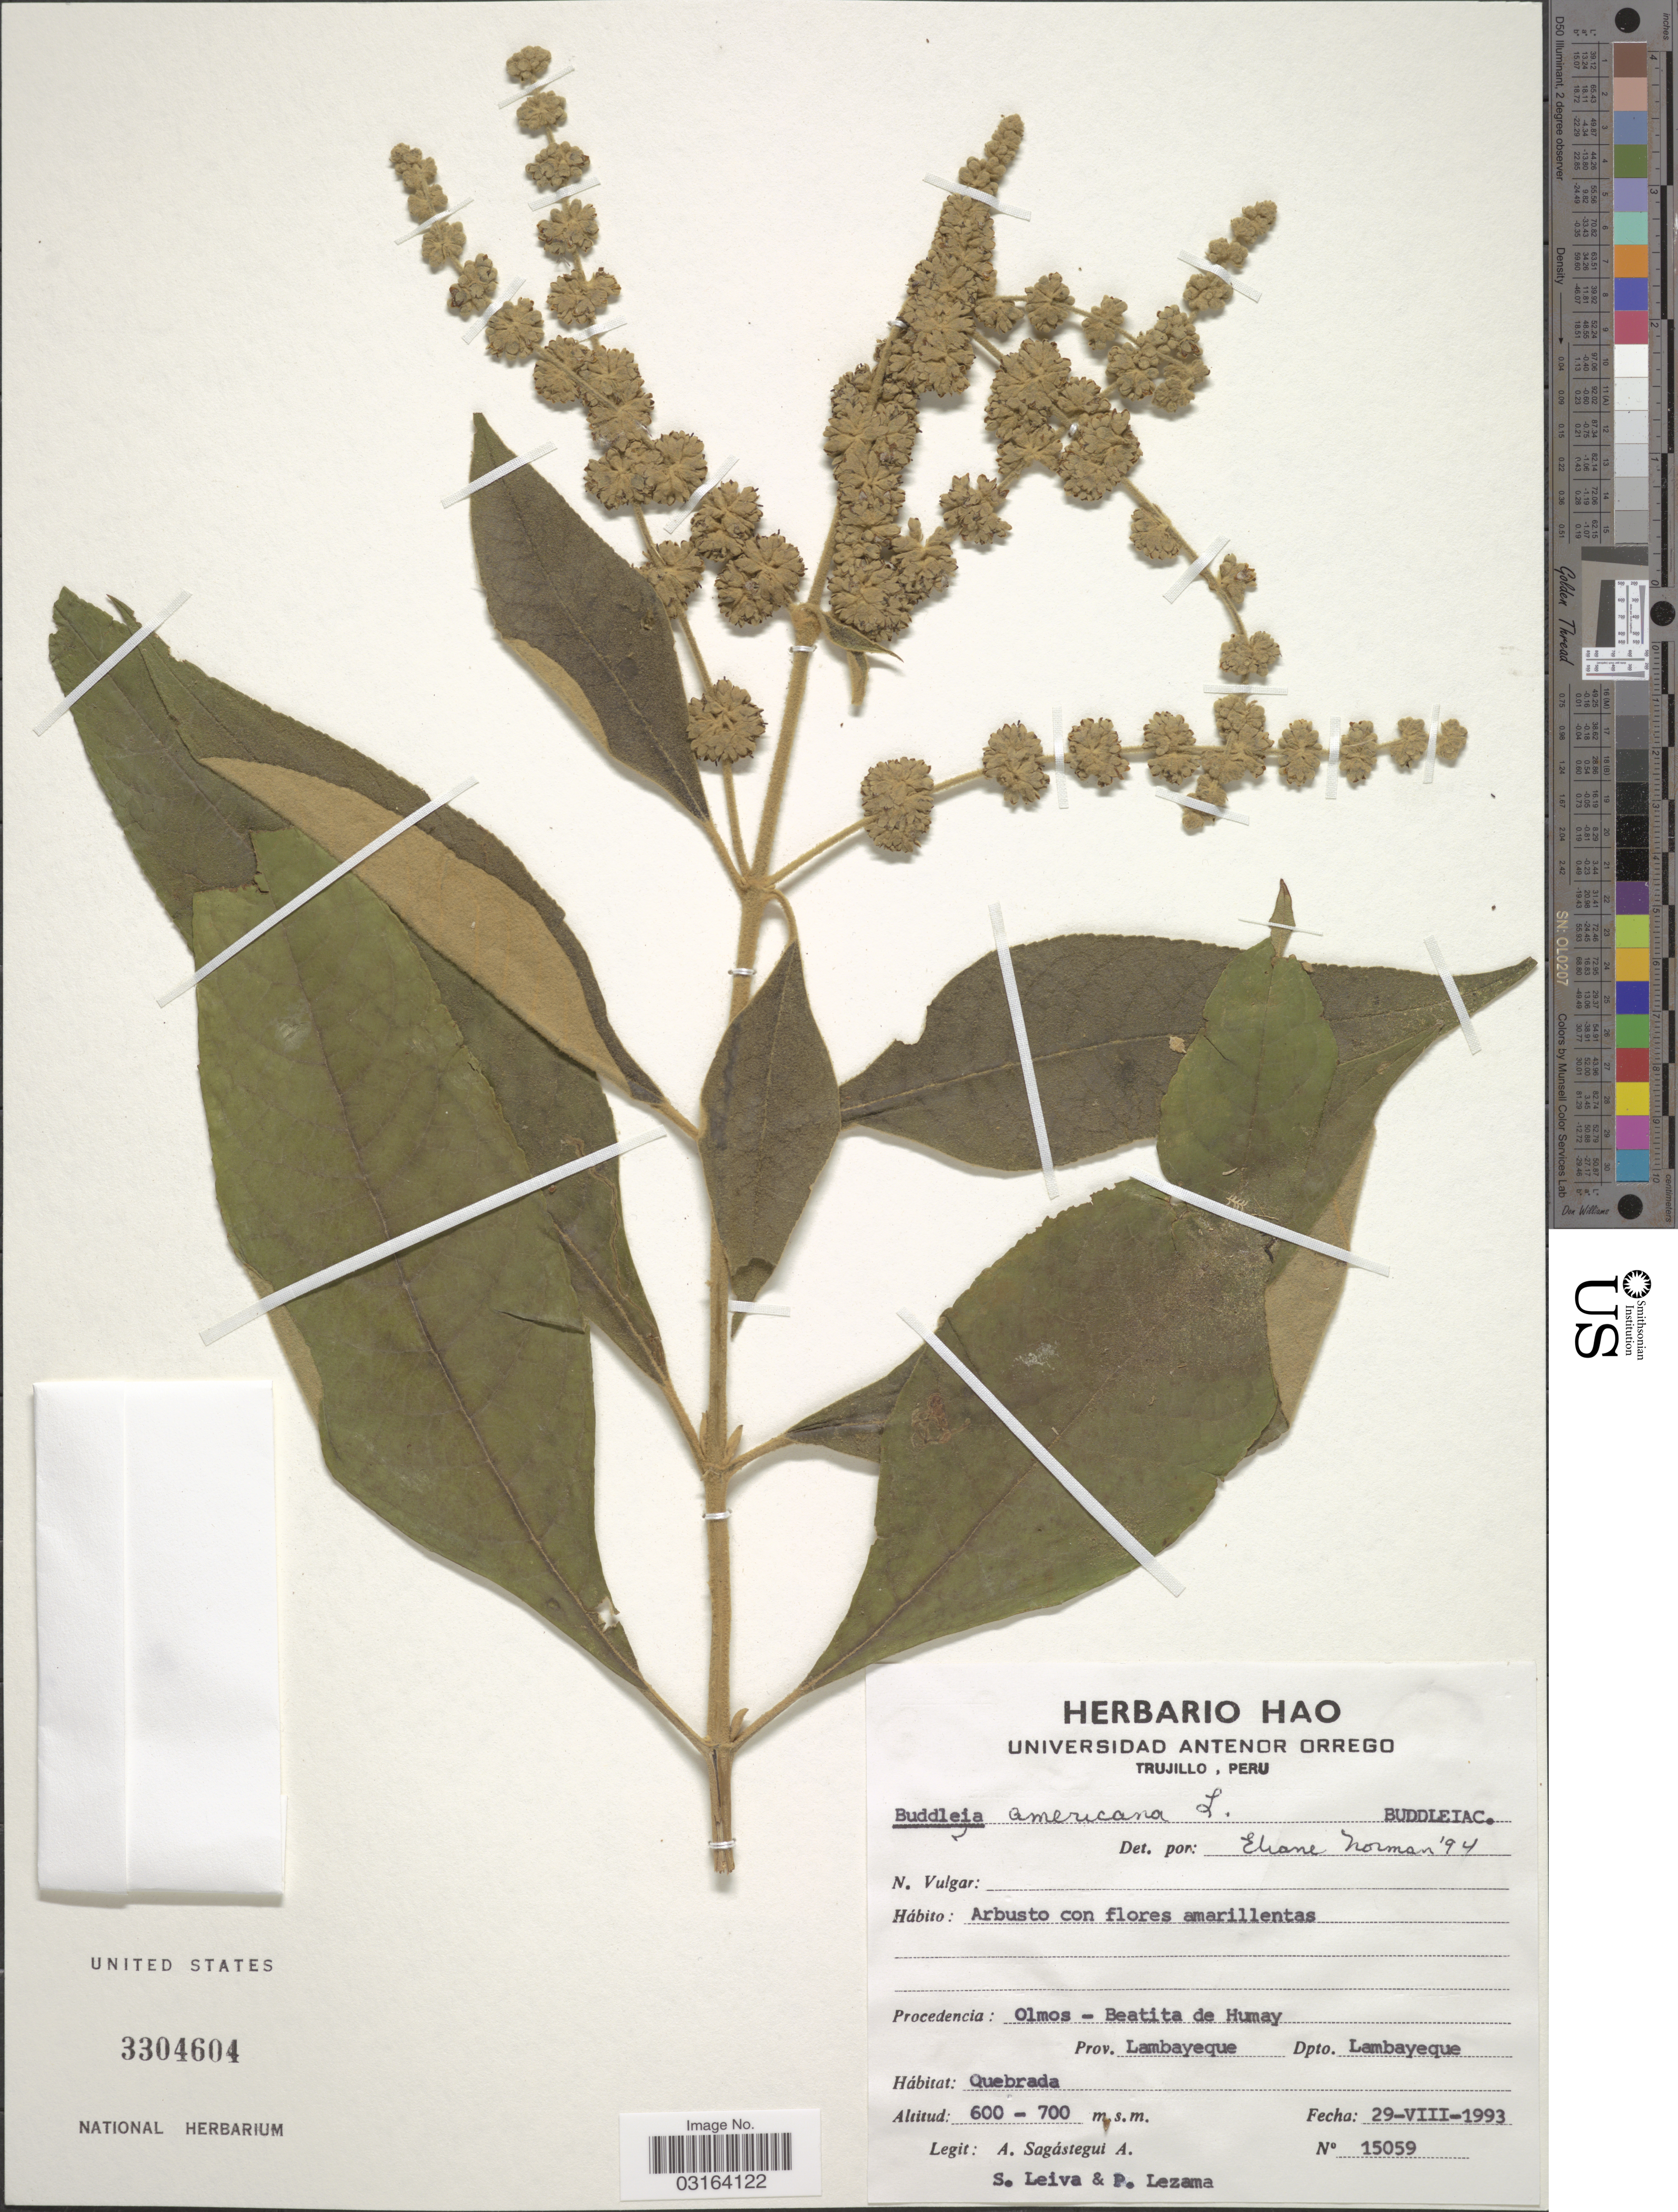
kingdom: Plantae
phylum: Tracheophyta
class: Magnoliopsida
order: Lamiales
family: Scrophulariaceae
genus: Buddleja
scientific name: Buddleja americana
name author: L.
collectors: A. Sagástegui A., S. Leiva & P. Lezama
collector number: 15059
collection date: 1993-08-29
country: Peru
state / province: Lambayeque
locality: Procedencia: Olmos - Beatita de Humay. Prov. Lambayeque, Dpto. Lambayeque.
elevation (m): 600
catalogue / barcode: US 3304604